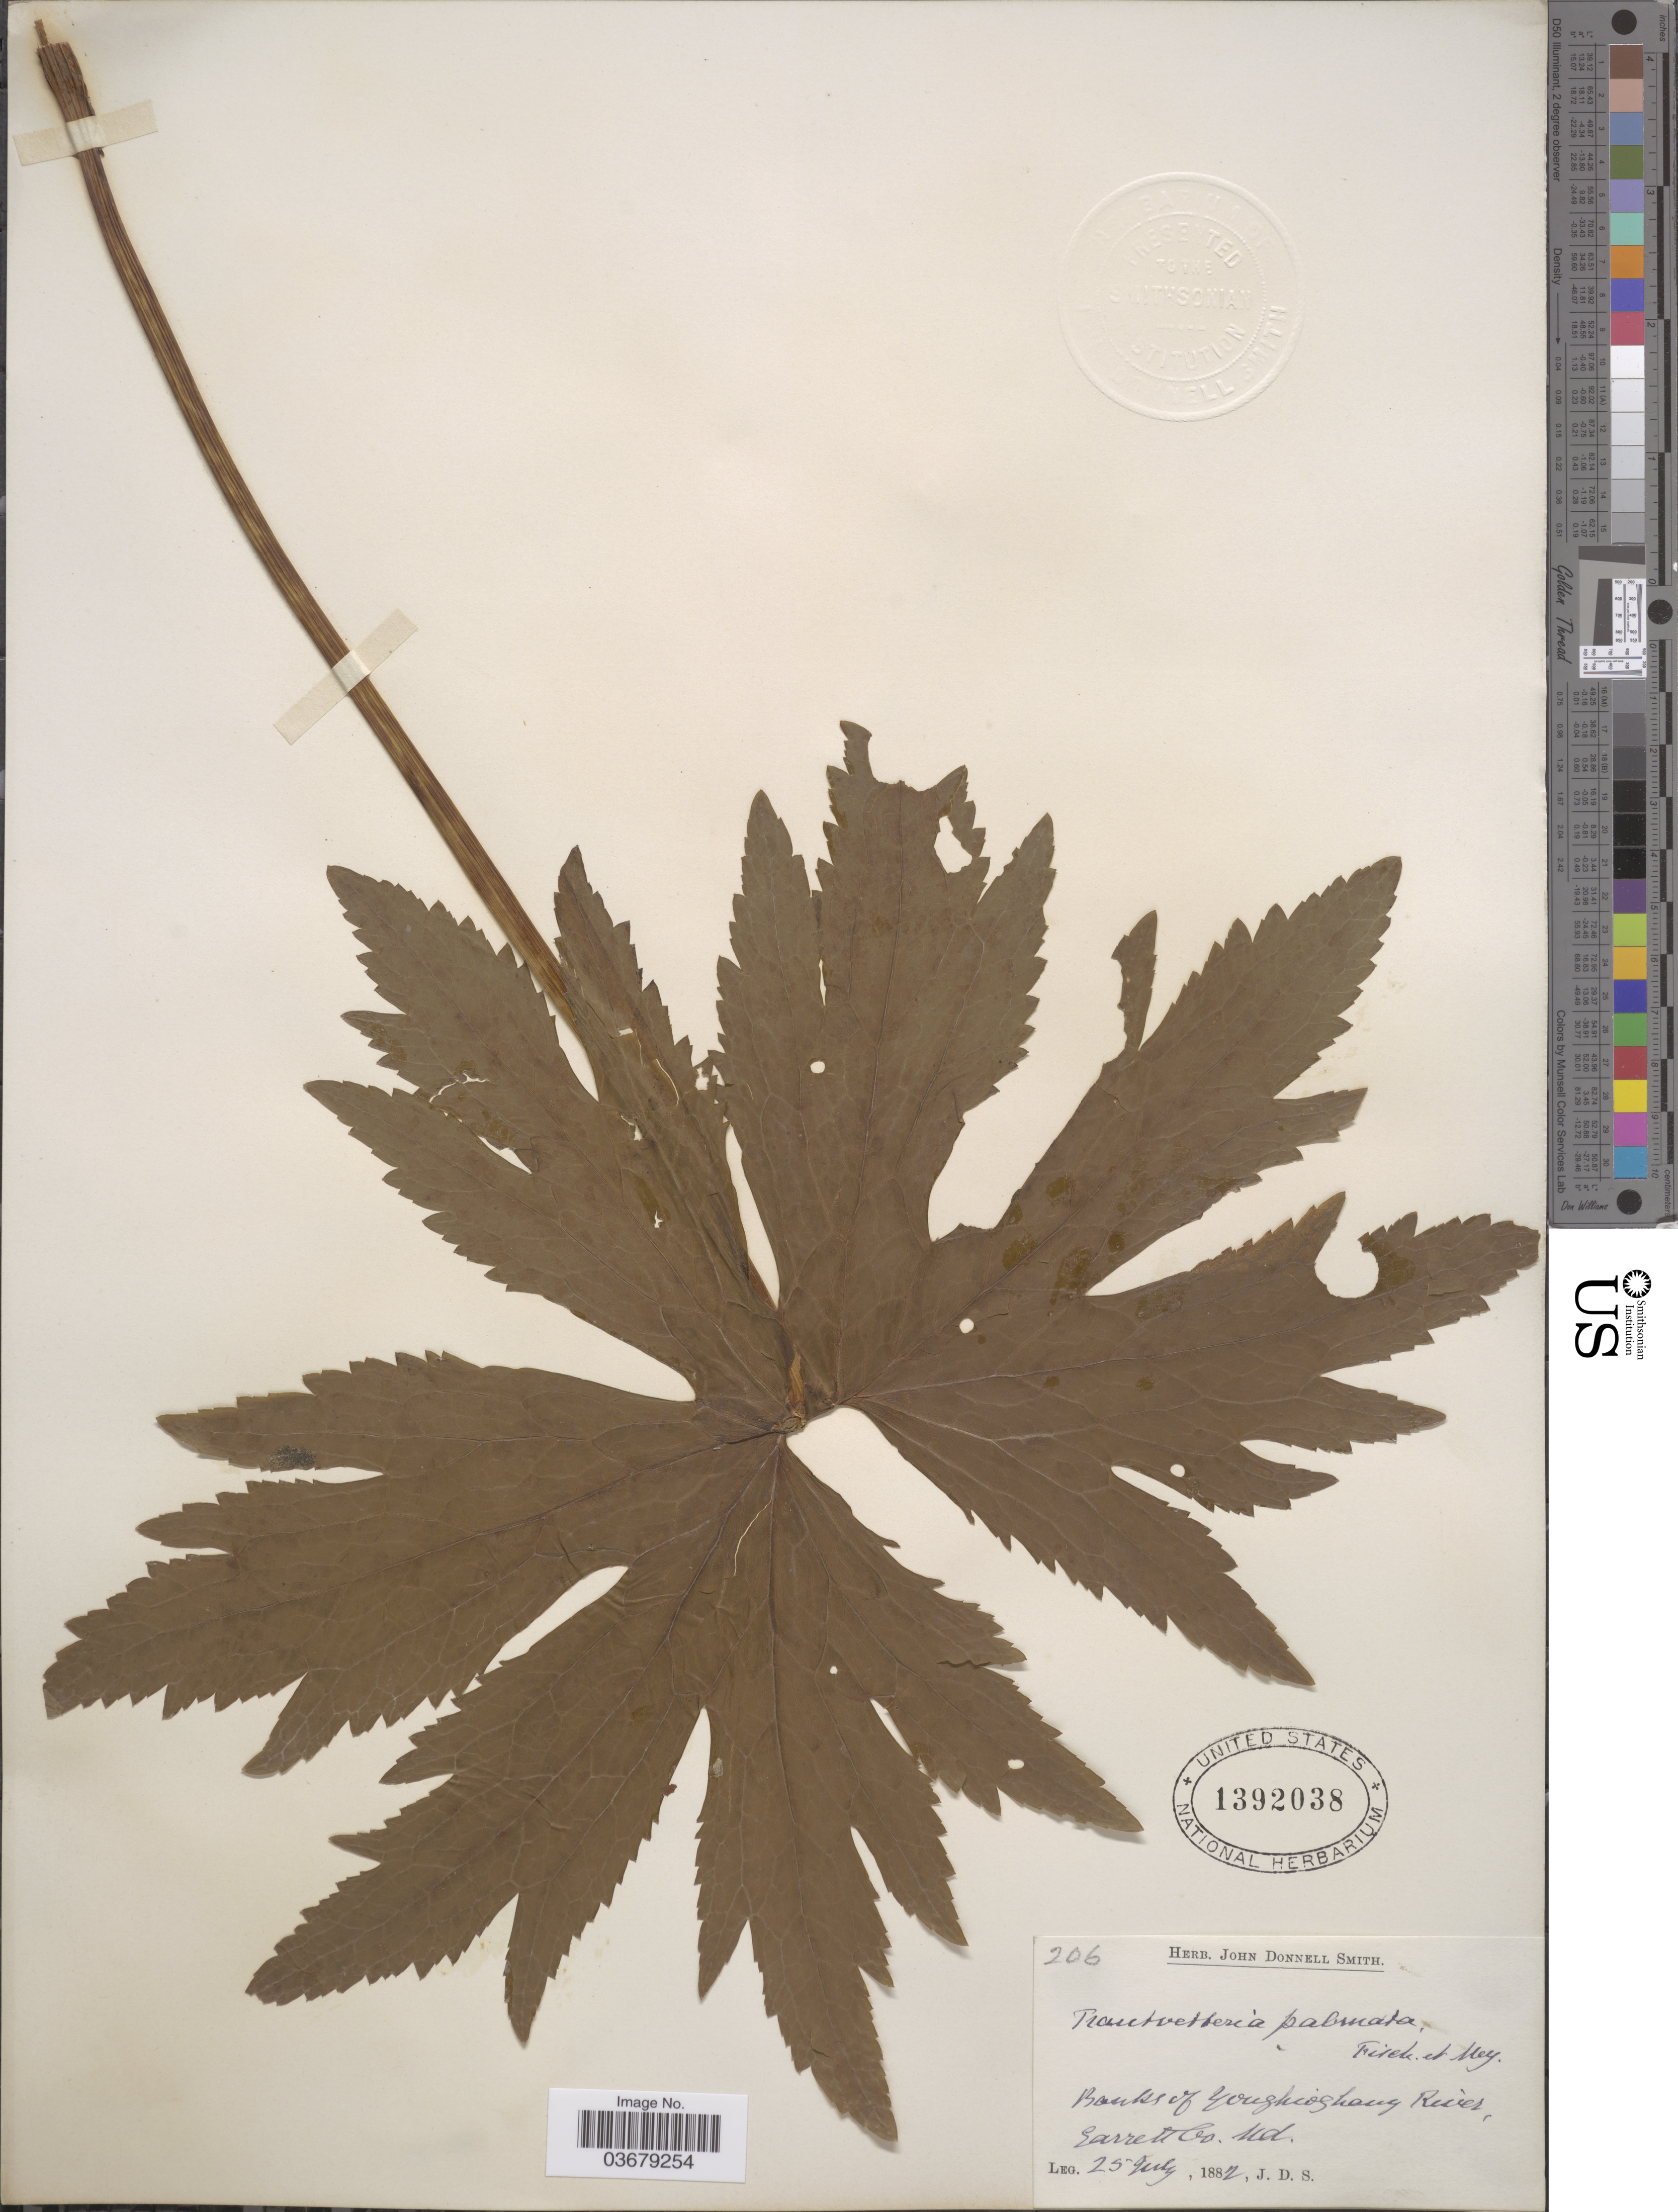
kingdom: Plantae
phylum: Tracheophyta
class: Magnoliopsida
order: Ranunculales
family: Ranunculaceae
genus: Trautvetteria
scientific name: Trautvetteria caroliniensis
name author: (Walter) Vail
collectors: J. Donnell Smith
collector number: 206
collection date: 1882-07-25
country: United States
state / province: Maryland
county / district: Garrett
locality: Banks of Youghioghany River, Garrett Co.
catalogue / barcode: US 1392038